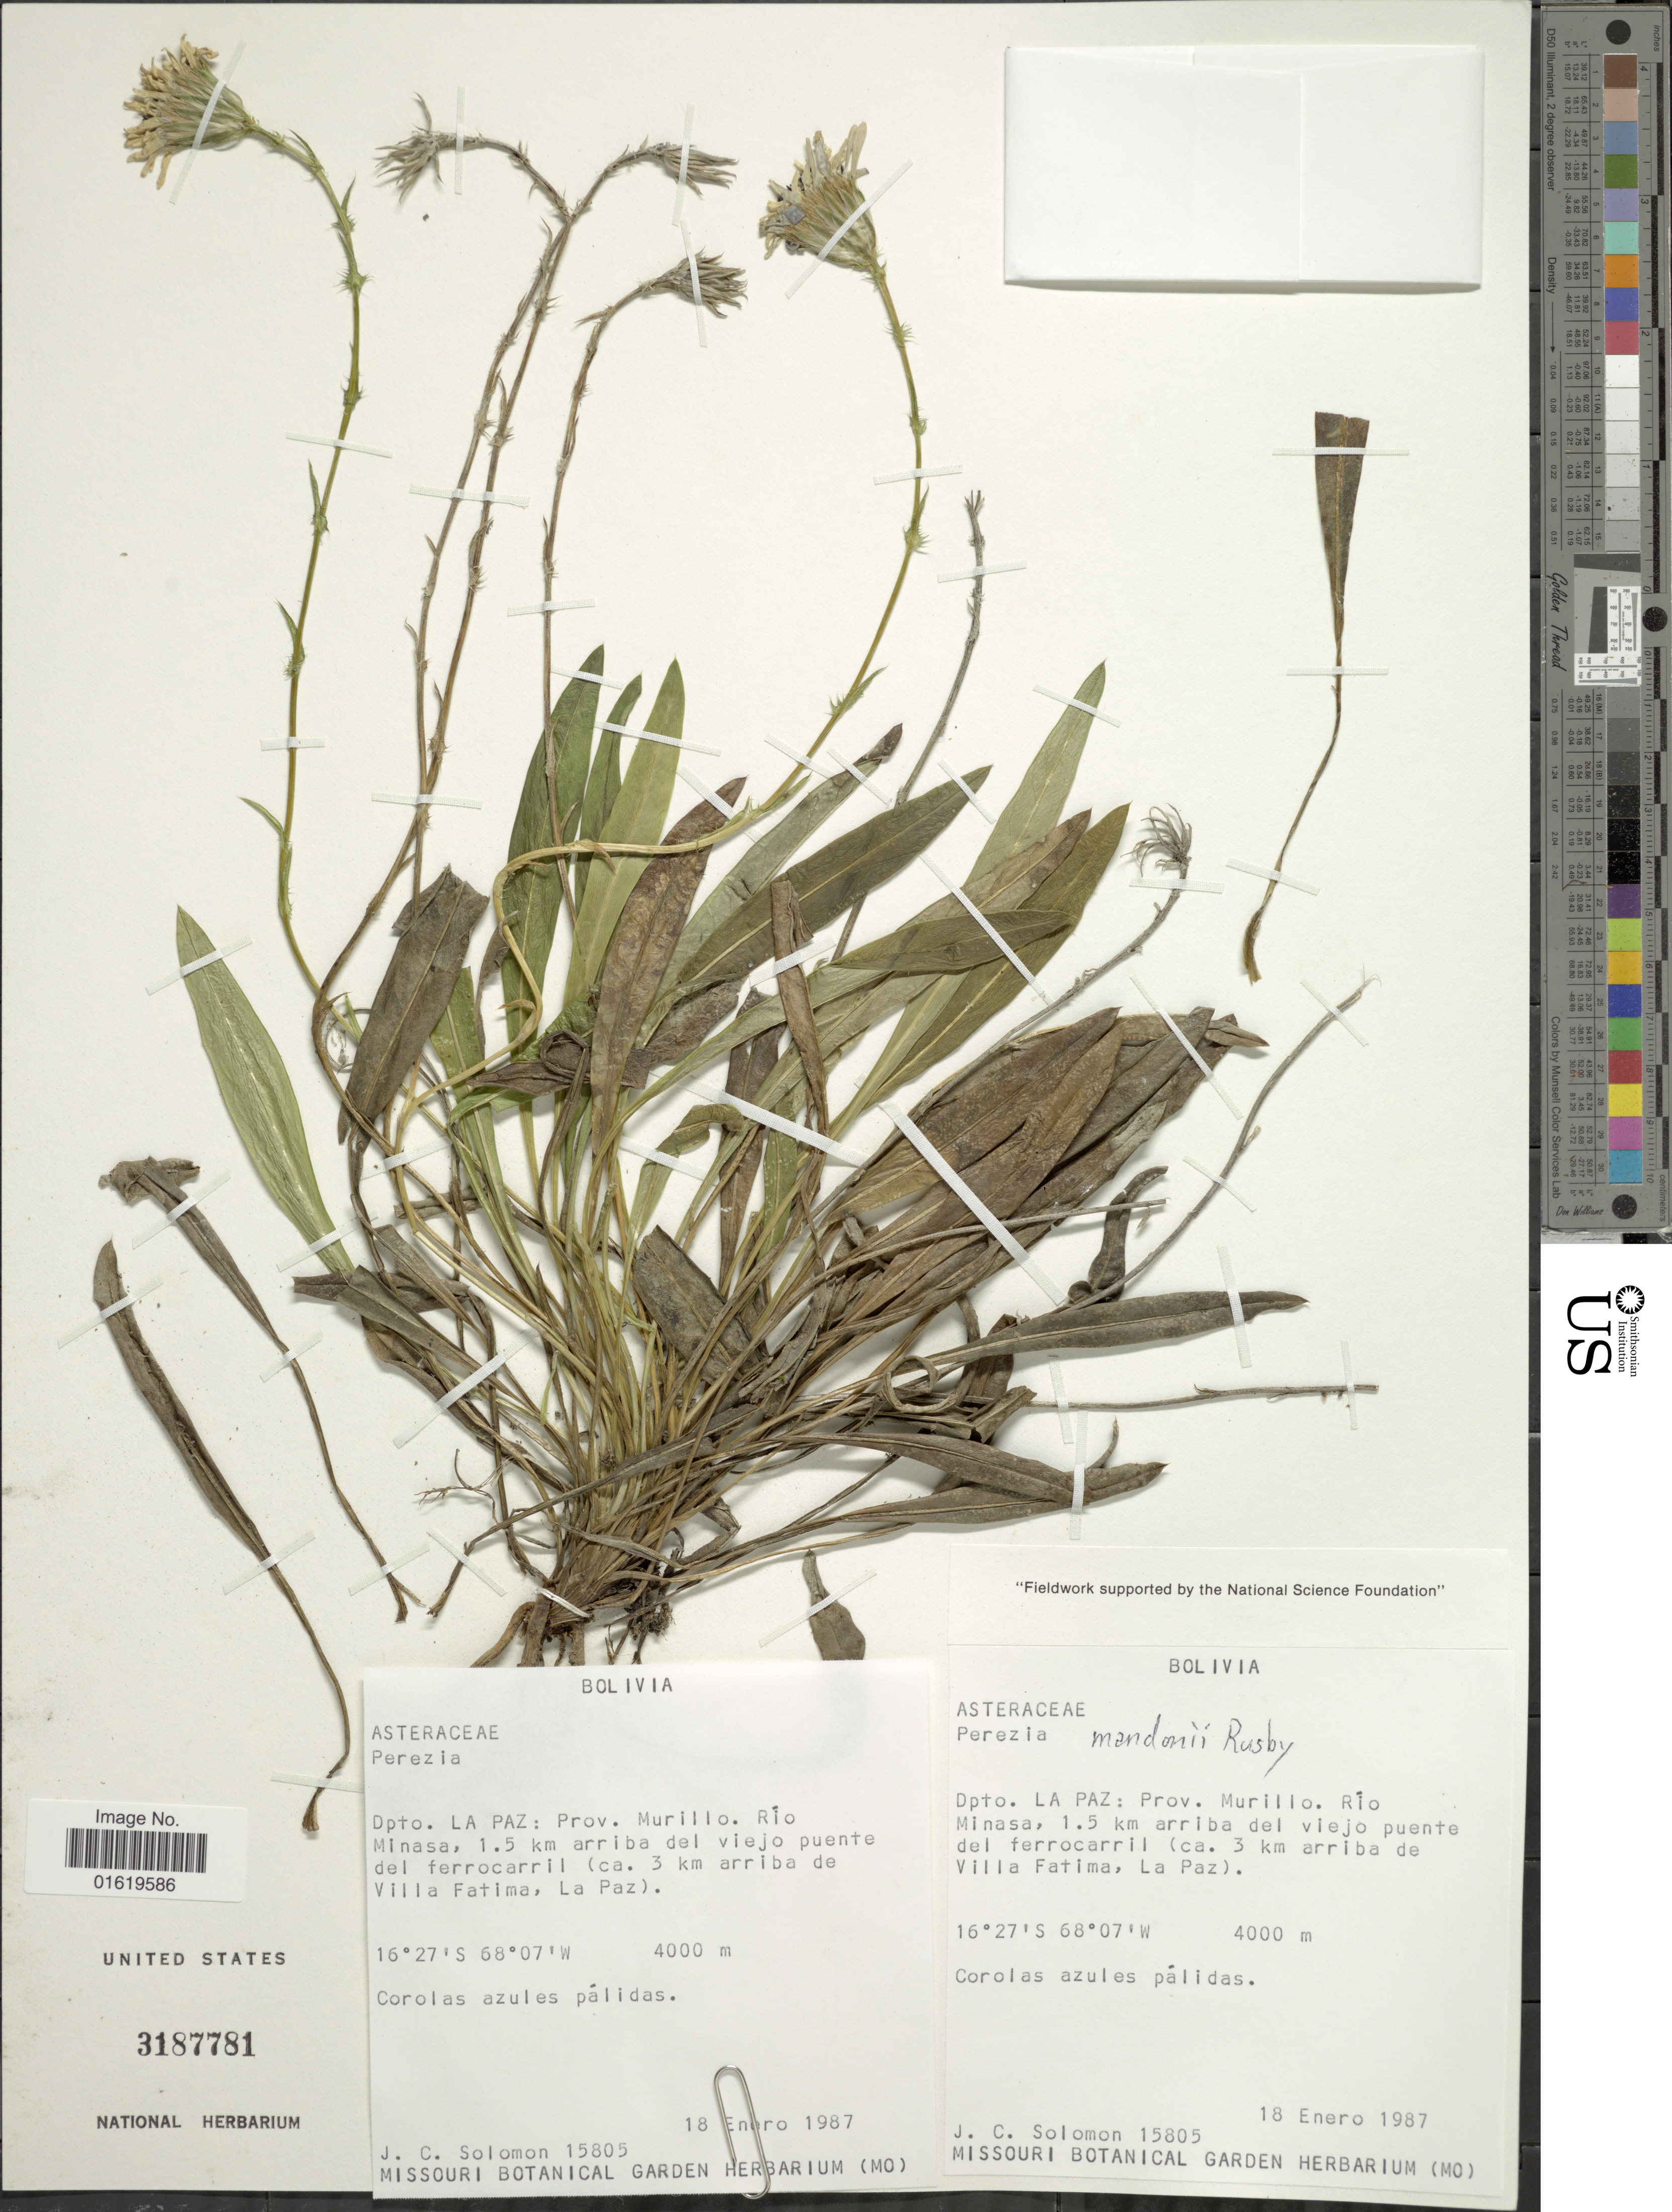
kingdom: Plantae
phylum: Tracheophyta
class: Magnoliopsida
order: Asterales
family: Asteraceae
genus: Perezia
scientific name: Perezia mandonii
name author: Rusby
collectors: J. C. Solomon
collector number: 15805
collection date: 1987-01-18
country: Bolivia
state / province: La Paz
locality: Dpto. La Paz: Prov. Murillo. Río Minasa, 1.5 km arriba del viejo puente del ferrocarril (ca. 3 km arriba de Villa Fatima, La Paz).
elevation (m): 4000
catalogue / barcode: US 3187781